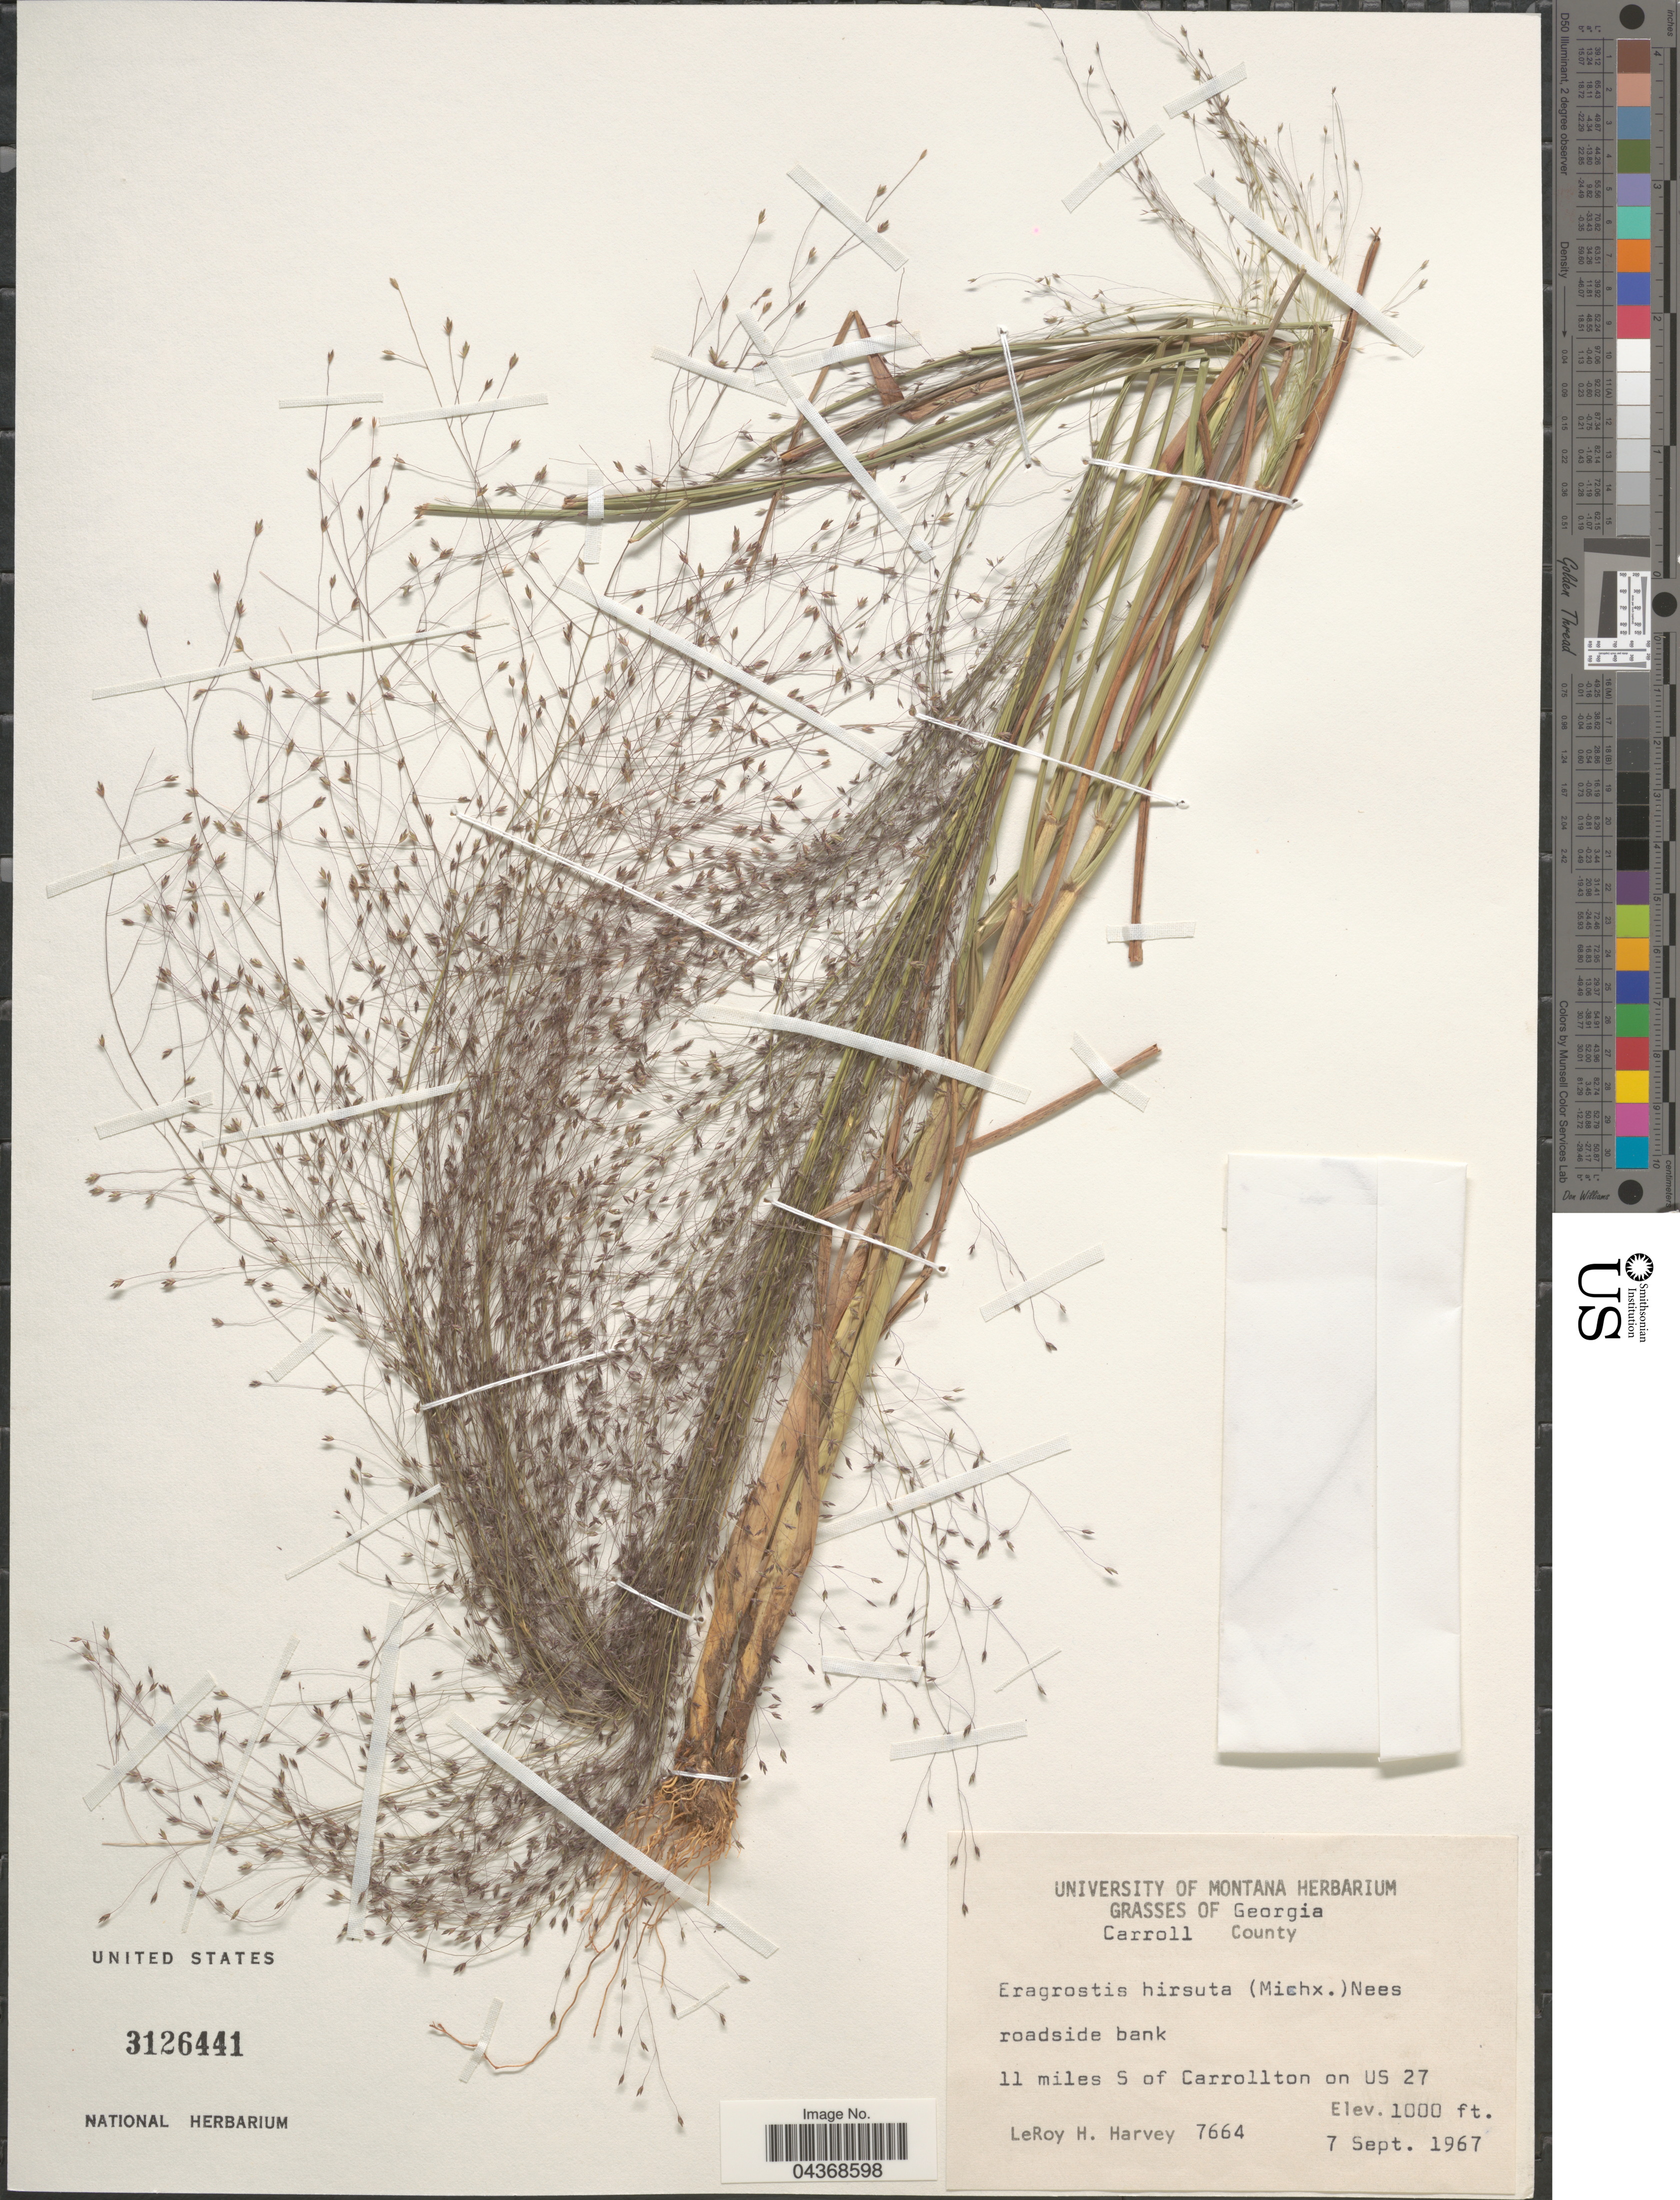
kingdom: Plantae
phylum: Tracheophyta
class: Liliopsida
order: Poales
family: Poaceae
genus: Eragrostis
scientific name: Eragrostis hirsuta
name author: (Michx.) Nees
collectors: L. H. Harvey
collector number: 7664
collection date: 1967-09-07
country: United States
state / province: Georgia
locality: Carroll County. 11 miles S of Carrollton on US 27.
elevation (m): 305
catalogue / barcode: US 3126441